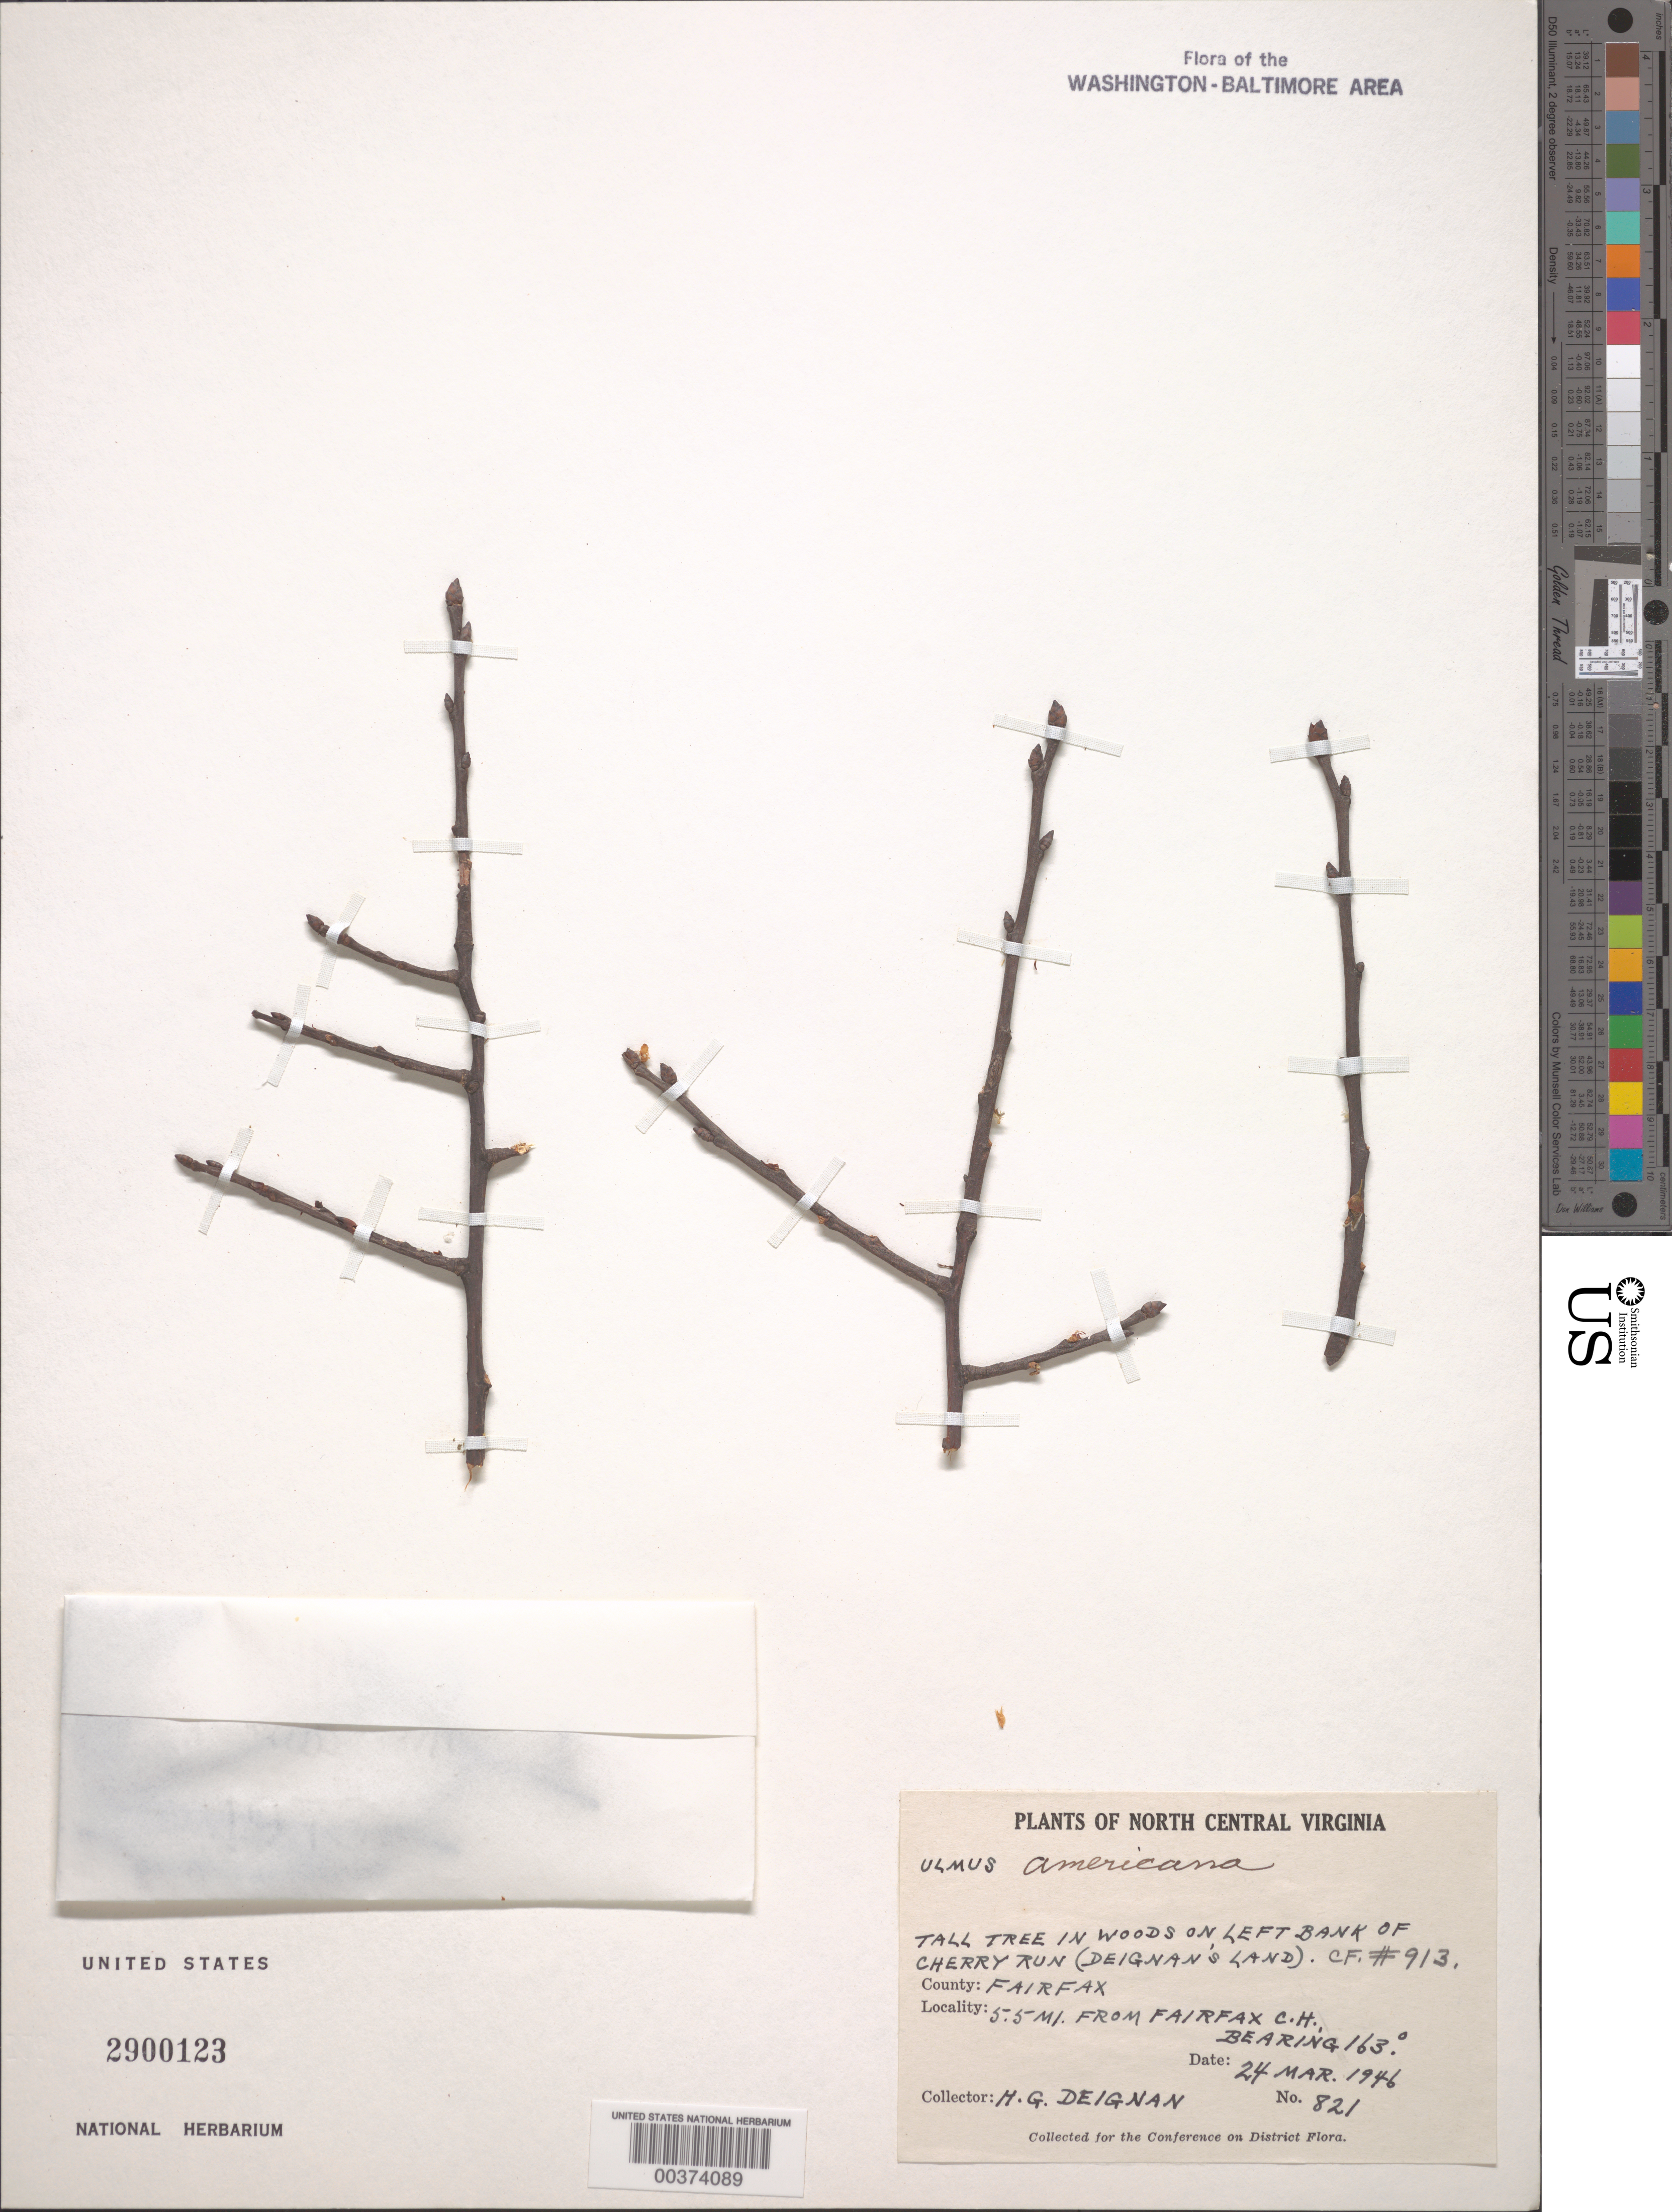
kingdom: Plantae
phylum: Tracheophyta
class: Magnoliopsida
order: Rosales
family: Ulmaceae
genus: Ulmus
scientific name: Ulmus americana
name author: L.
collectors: H. Deignan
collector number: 821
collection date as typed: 24 Mar 1946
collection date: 1946-03-24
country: United States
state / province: Virginia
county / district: Fairfax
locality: Cherry Run, Deignan Land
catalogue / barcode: US 2900123